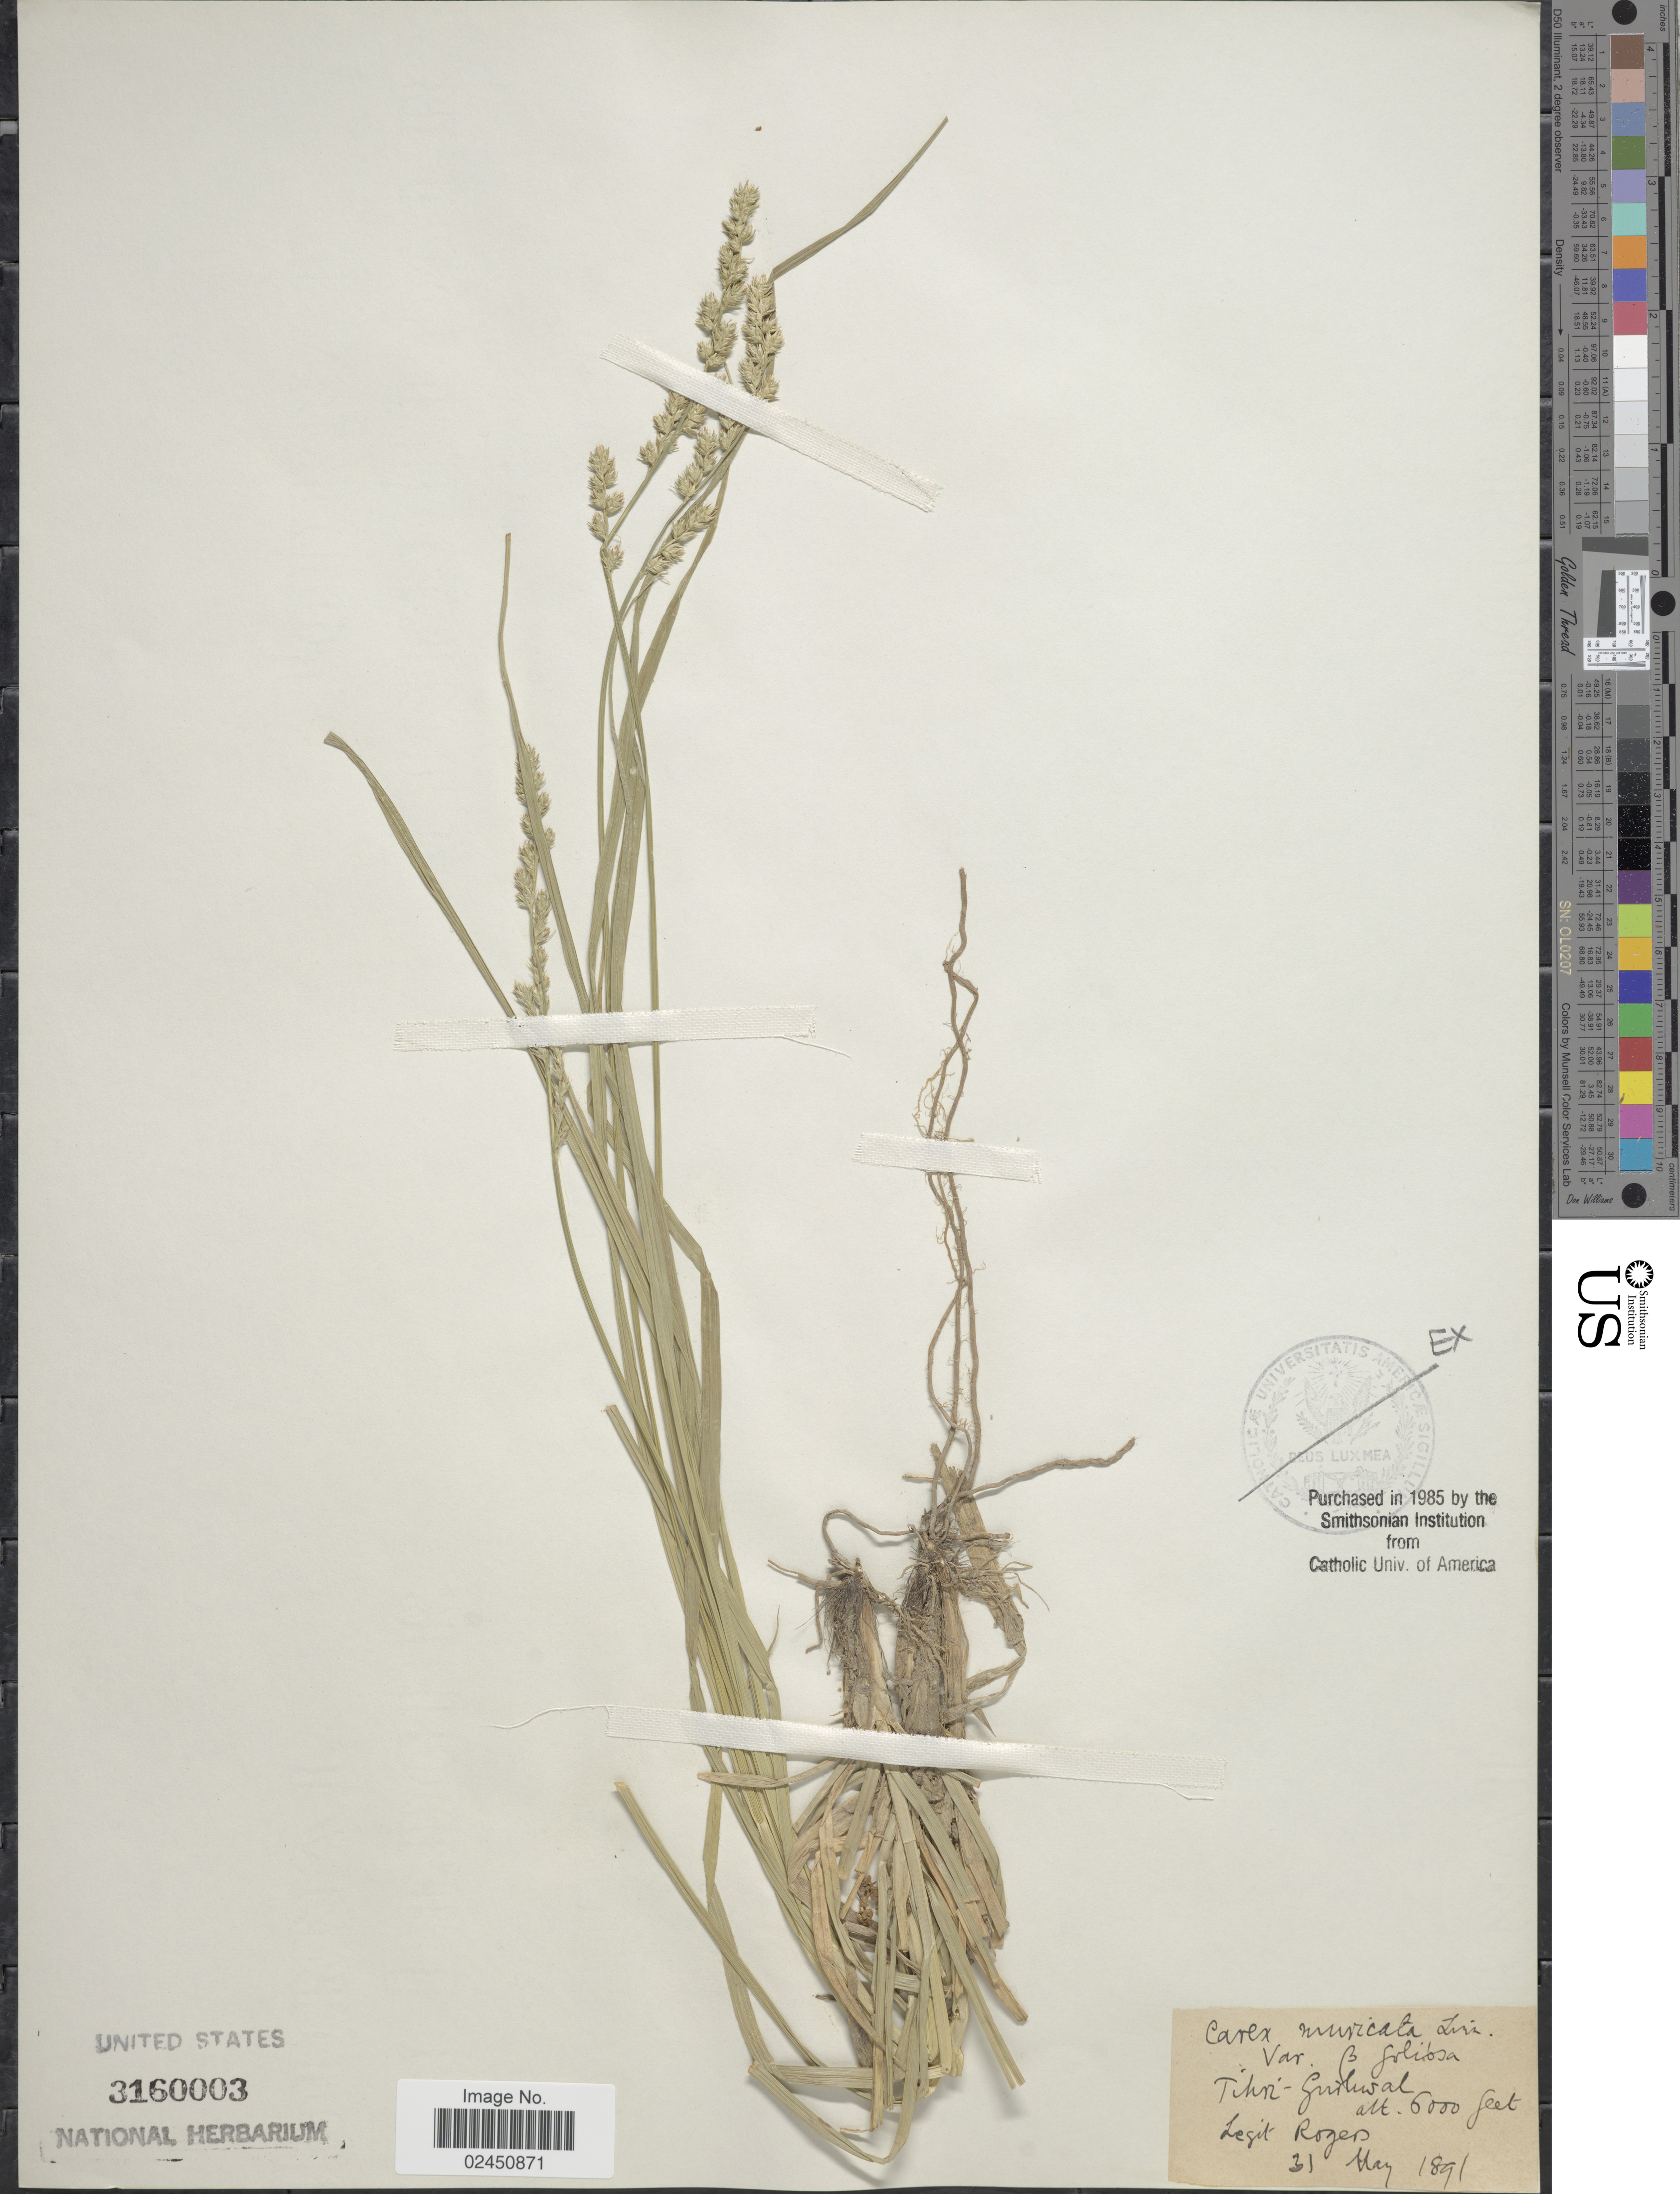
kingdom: Plantae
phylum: Tracheophyta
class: Liliopsida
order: Poales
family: Cyperaceae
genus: Carex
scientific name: Carex muricata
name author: L.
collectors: -. Rogers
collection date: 1891-05-31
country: India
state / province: Uttarakhand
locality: Tihri-Garhwal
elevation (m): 1829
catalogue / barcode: US 3160003